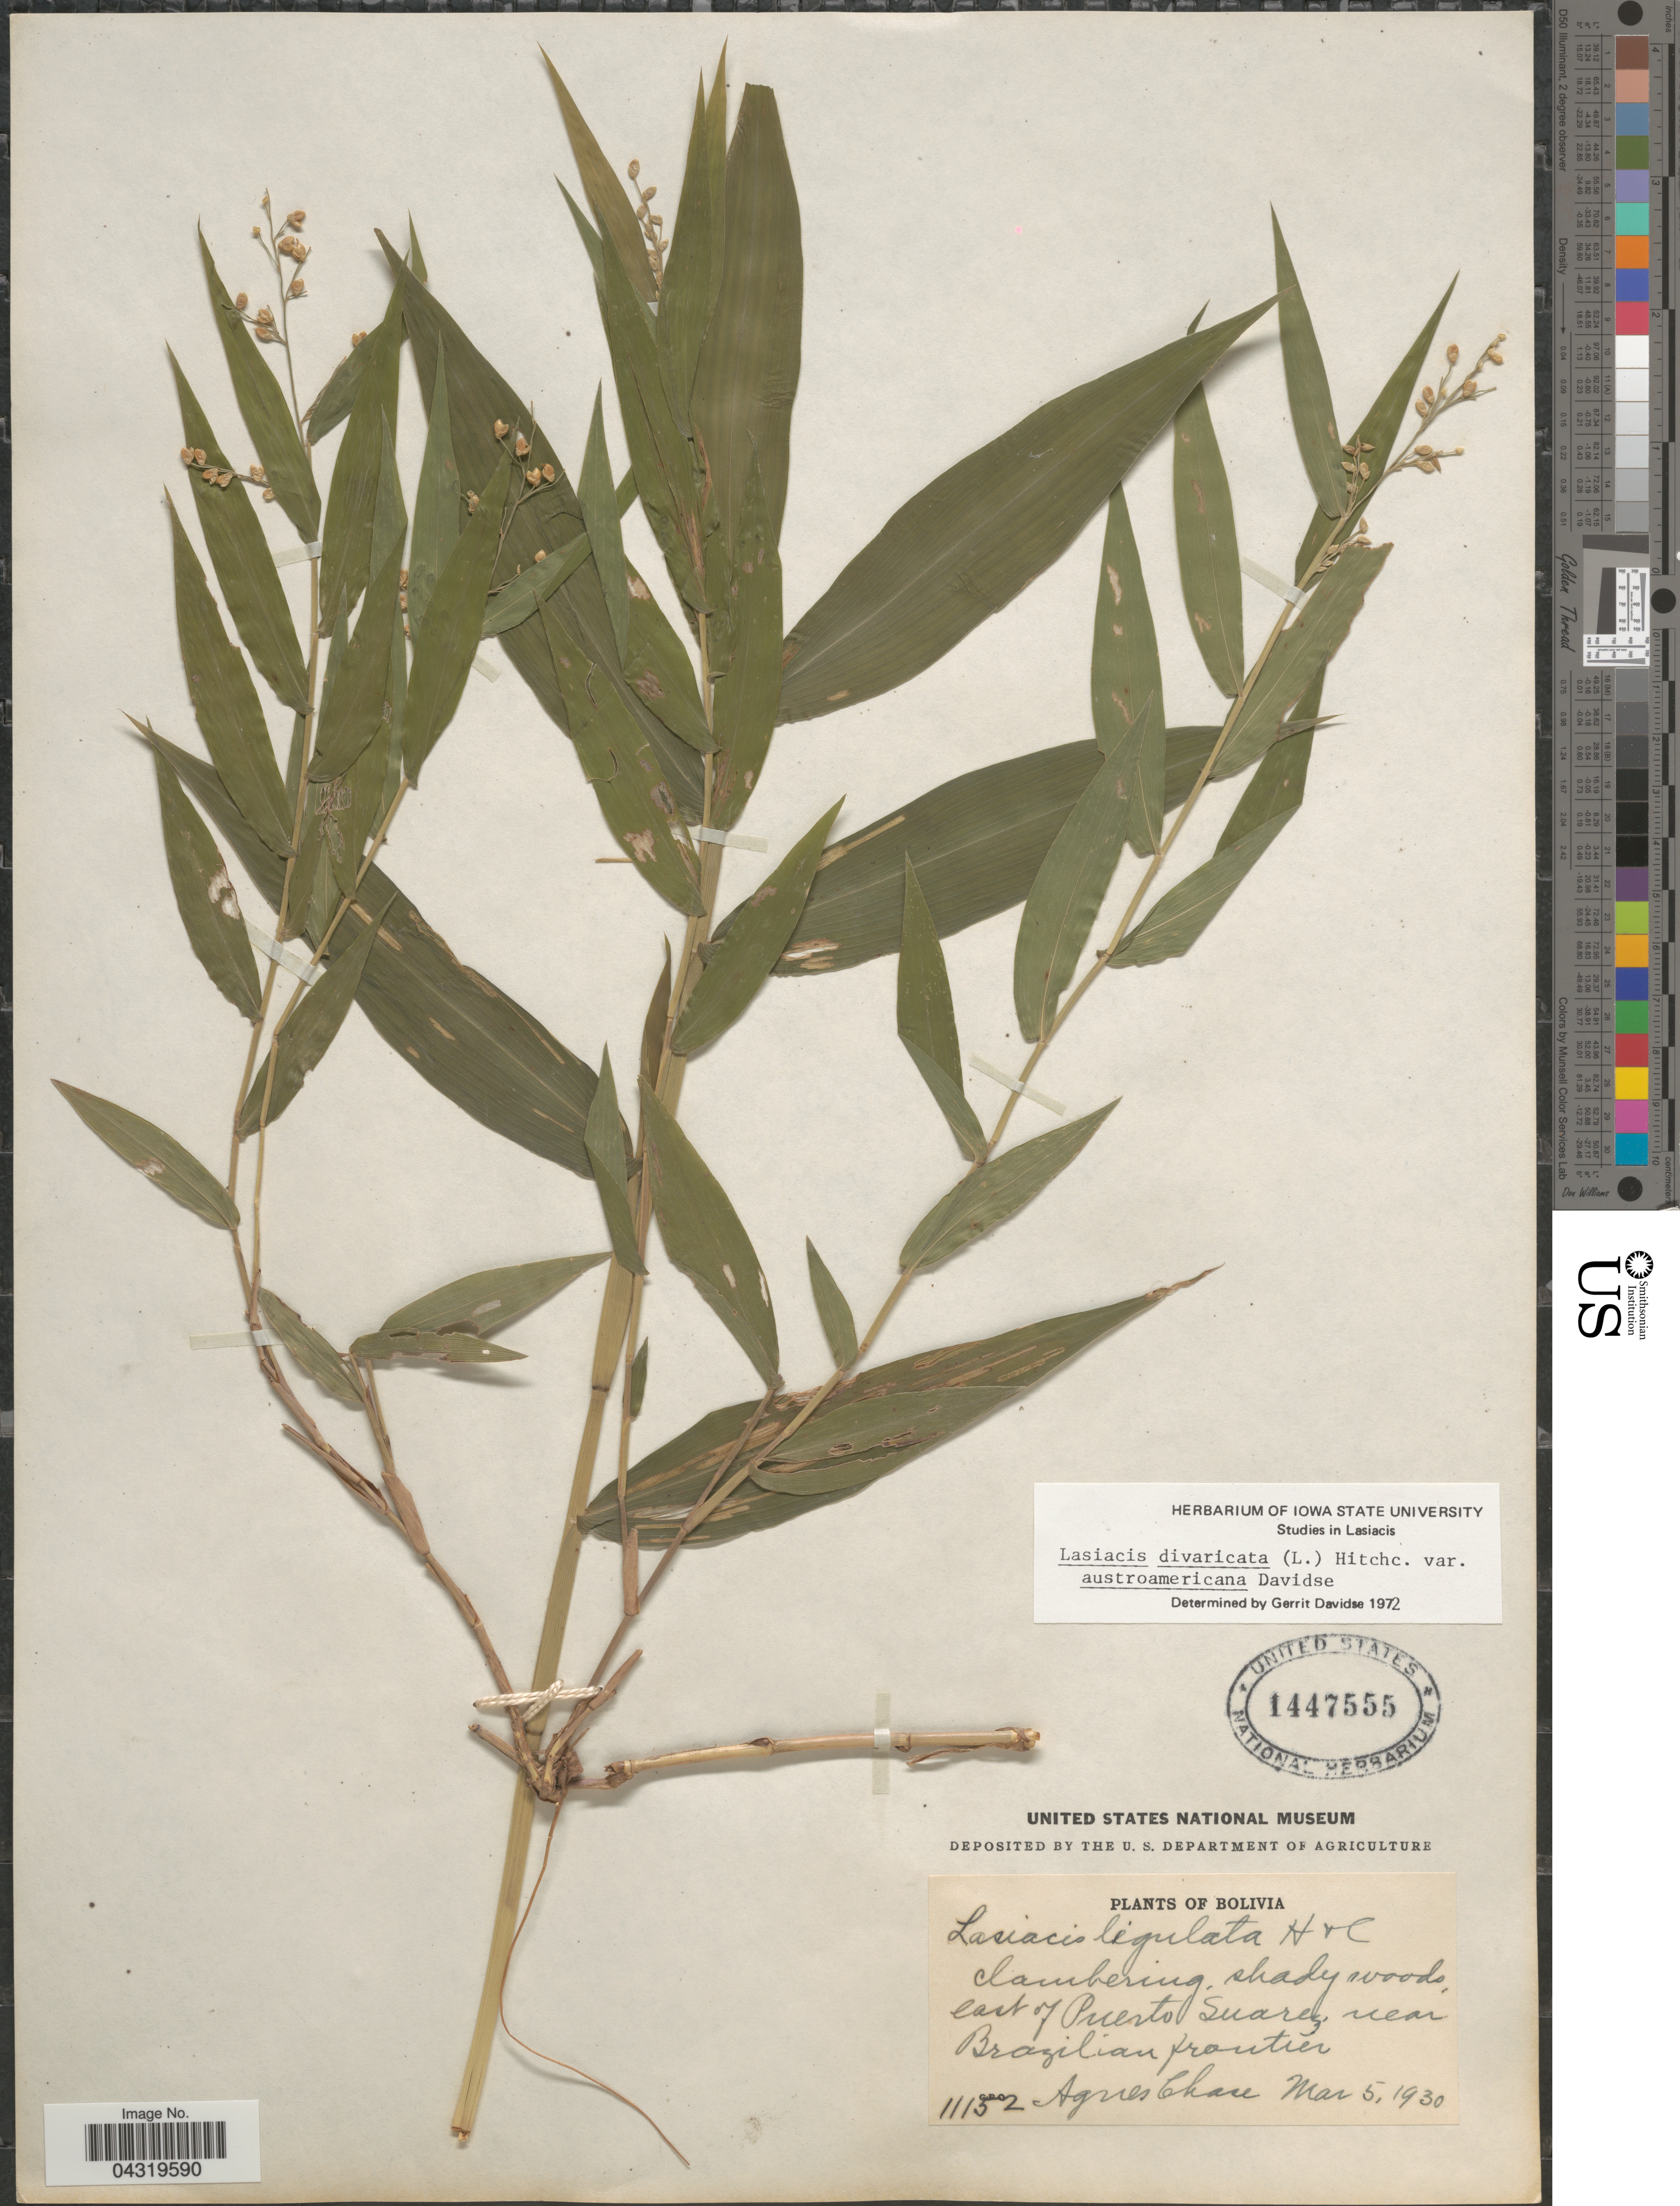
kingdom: Plantae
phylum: Tracheophyta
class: Liliopsida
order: Poales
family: Poaceae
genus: Lasiacis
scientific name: Lasiacis divaricata var. austroamericana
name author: Davidse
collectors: A. Chase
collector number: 11152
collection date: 1930-03-05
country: Bolivia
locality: East of Puerto Suarez, near Brazilian frontier.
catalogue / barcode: US 1447555